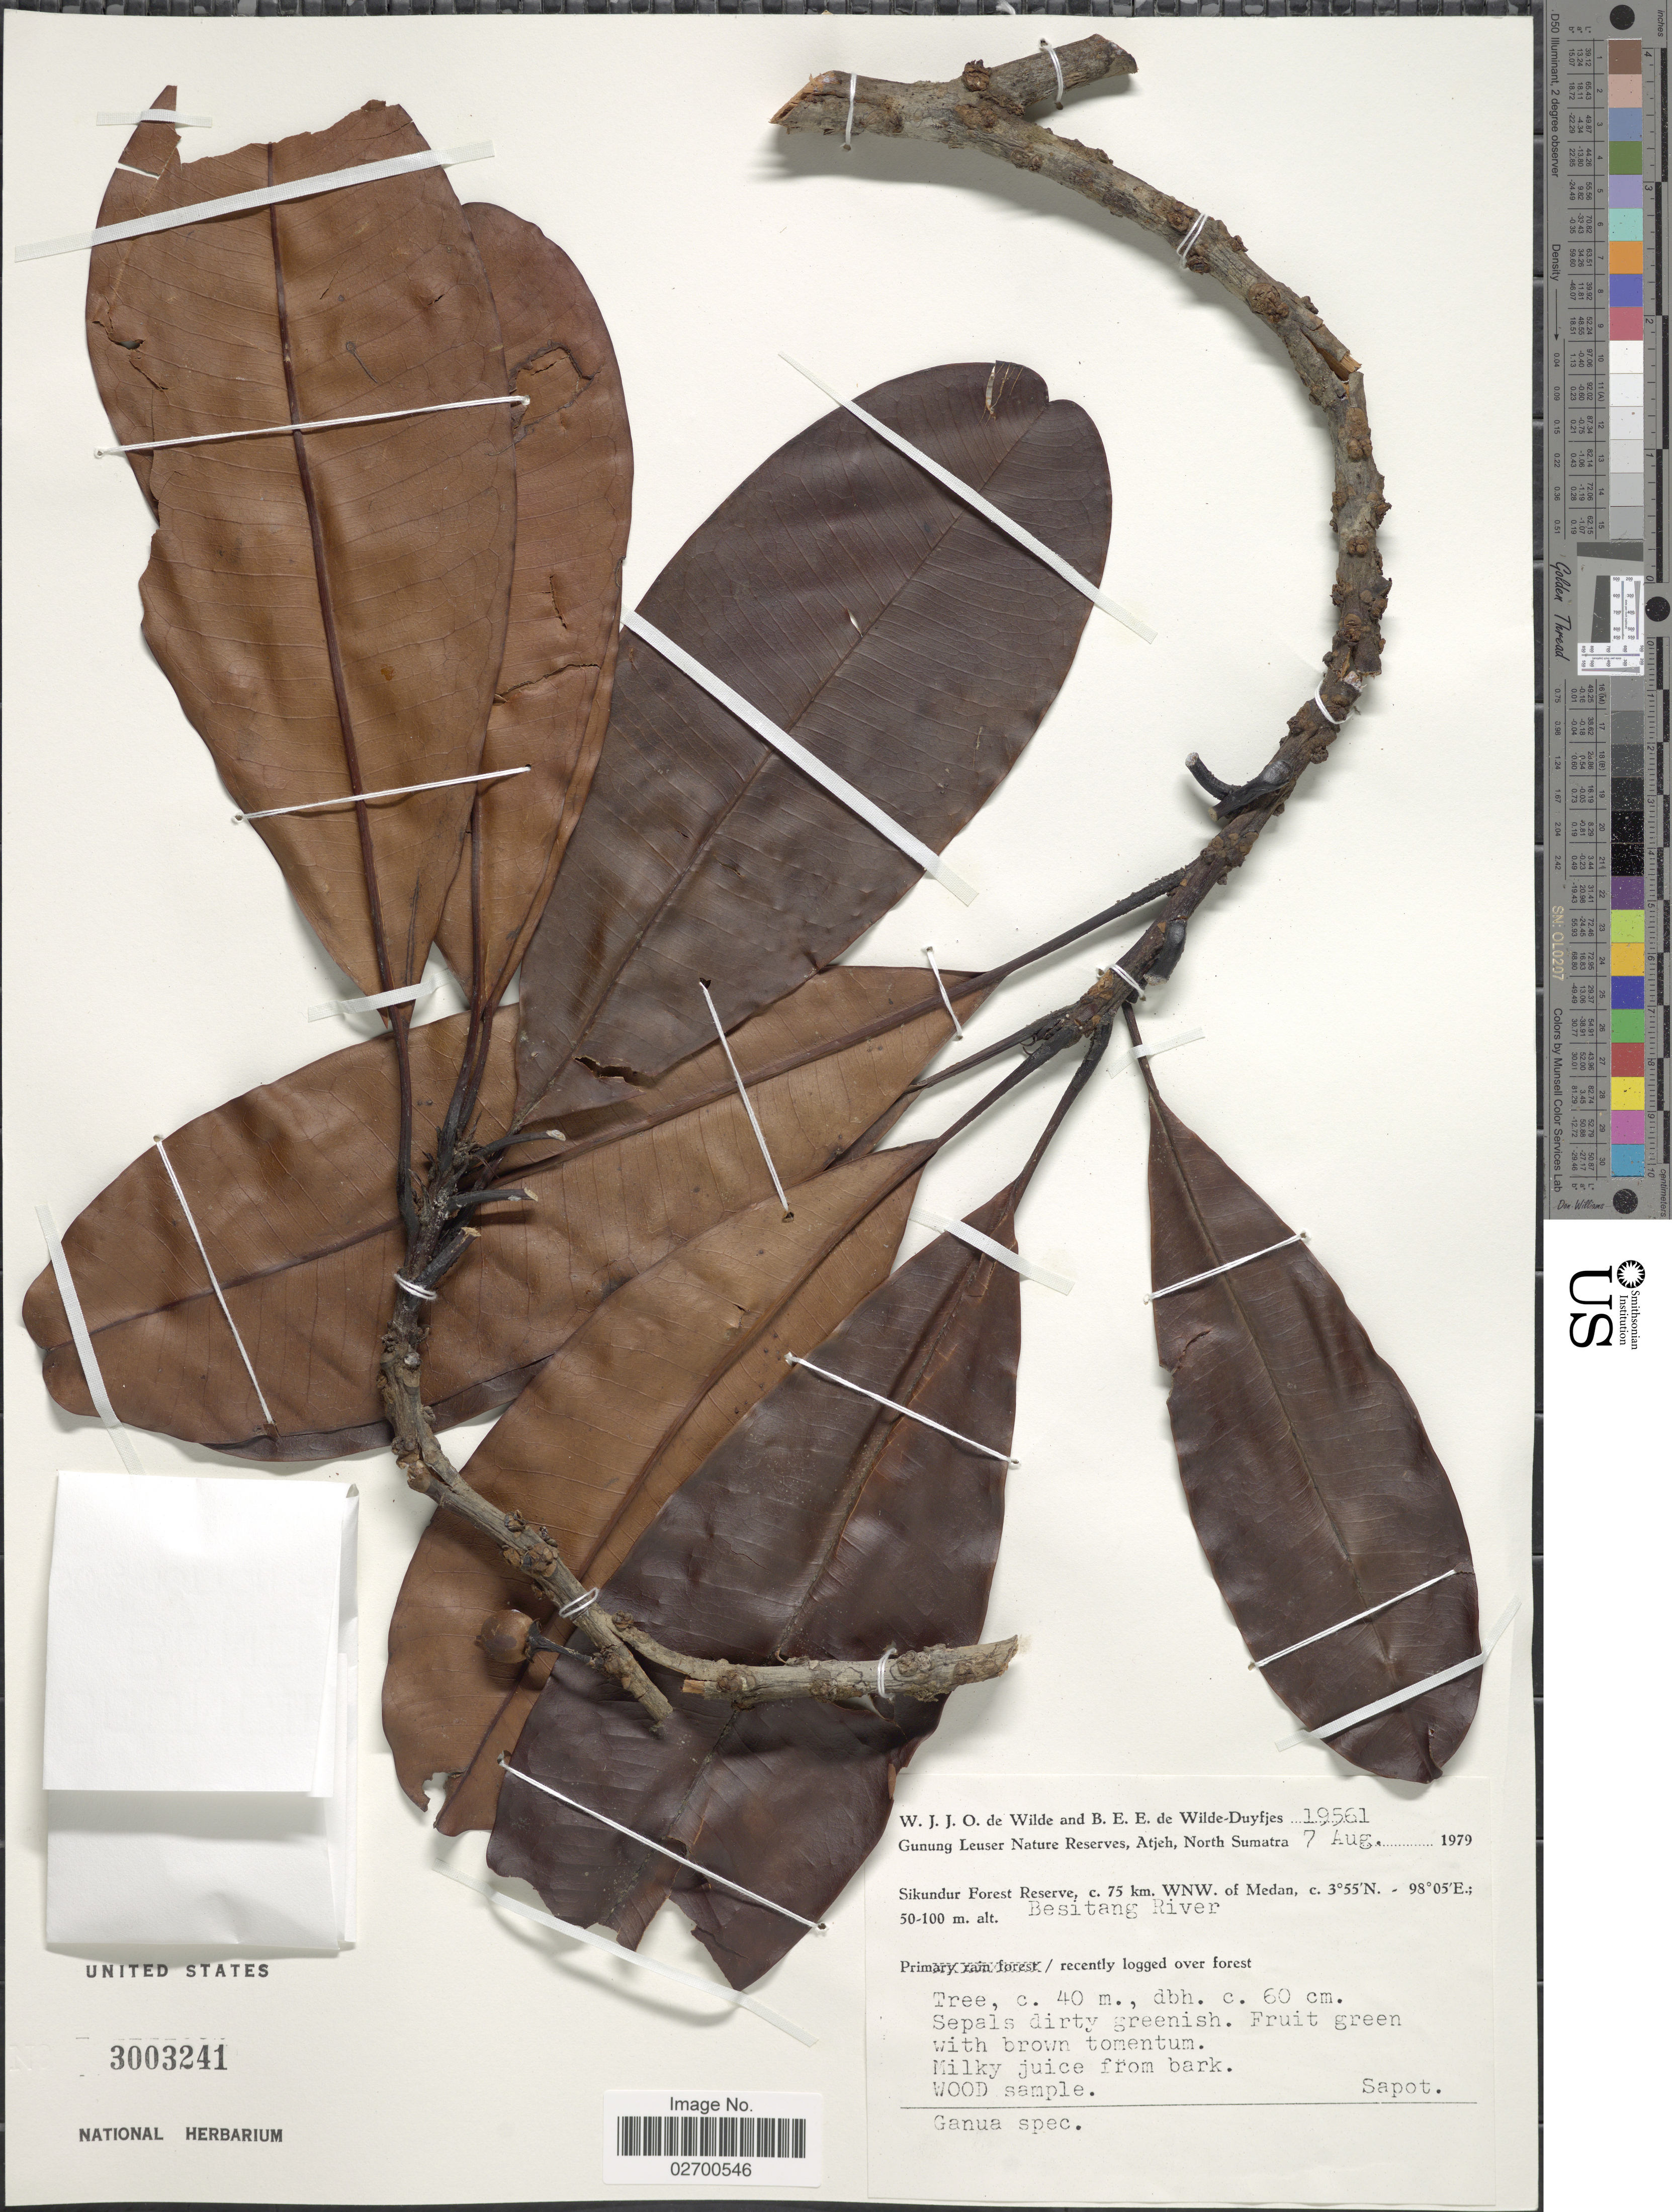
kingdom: Plantae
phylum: Tracheophyta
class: Magnoliopsida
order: Ericales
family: Sapotaceae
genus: Madhuca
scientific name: Madhuca sp.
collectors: W. J. de Wilde & B. E. de Wilde-Duyfjes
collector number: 19561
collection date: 1979-08-07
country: Indonesia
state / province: Sumatra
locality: Gunung Leuser Nature Reserve, Atjeh, North Sumatra. Sikundur Forest Reserve, c. 75 km. WNW. of Medan. Besitang River.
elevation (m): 50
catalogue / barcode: US 3003241